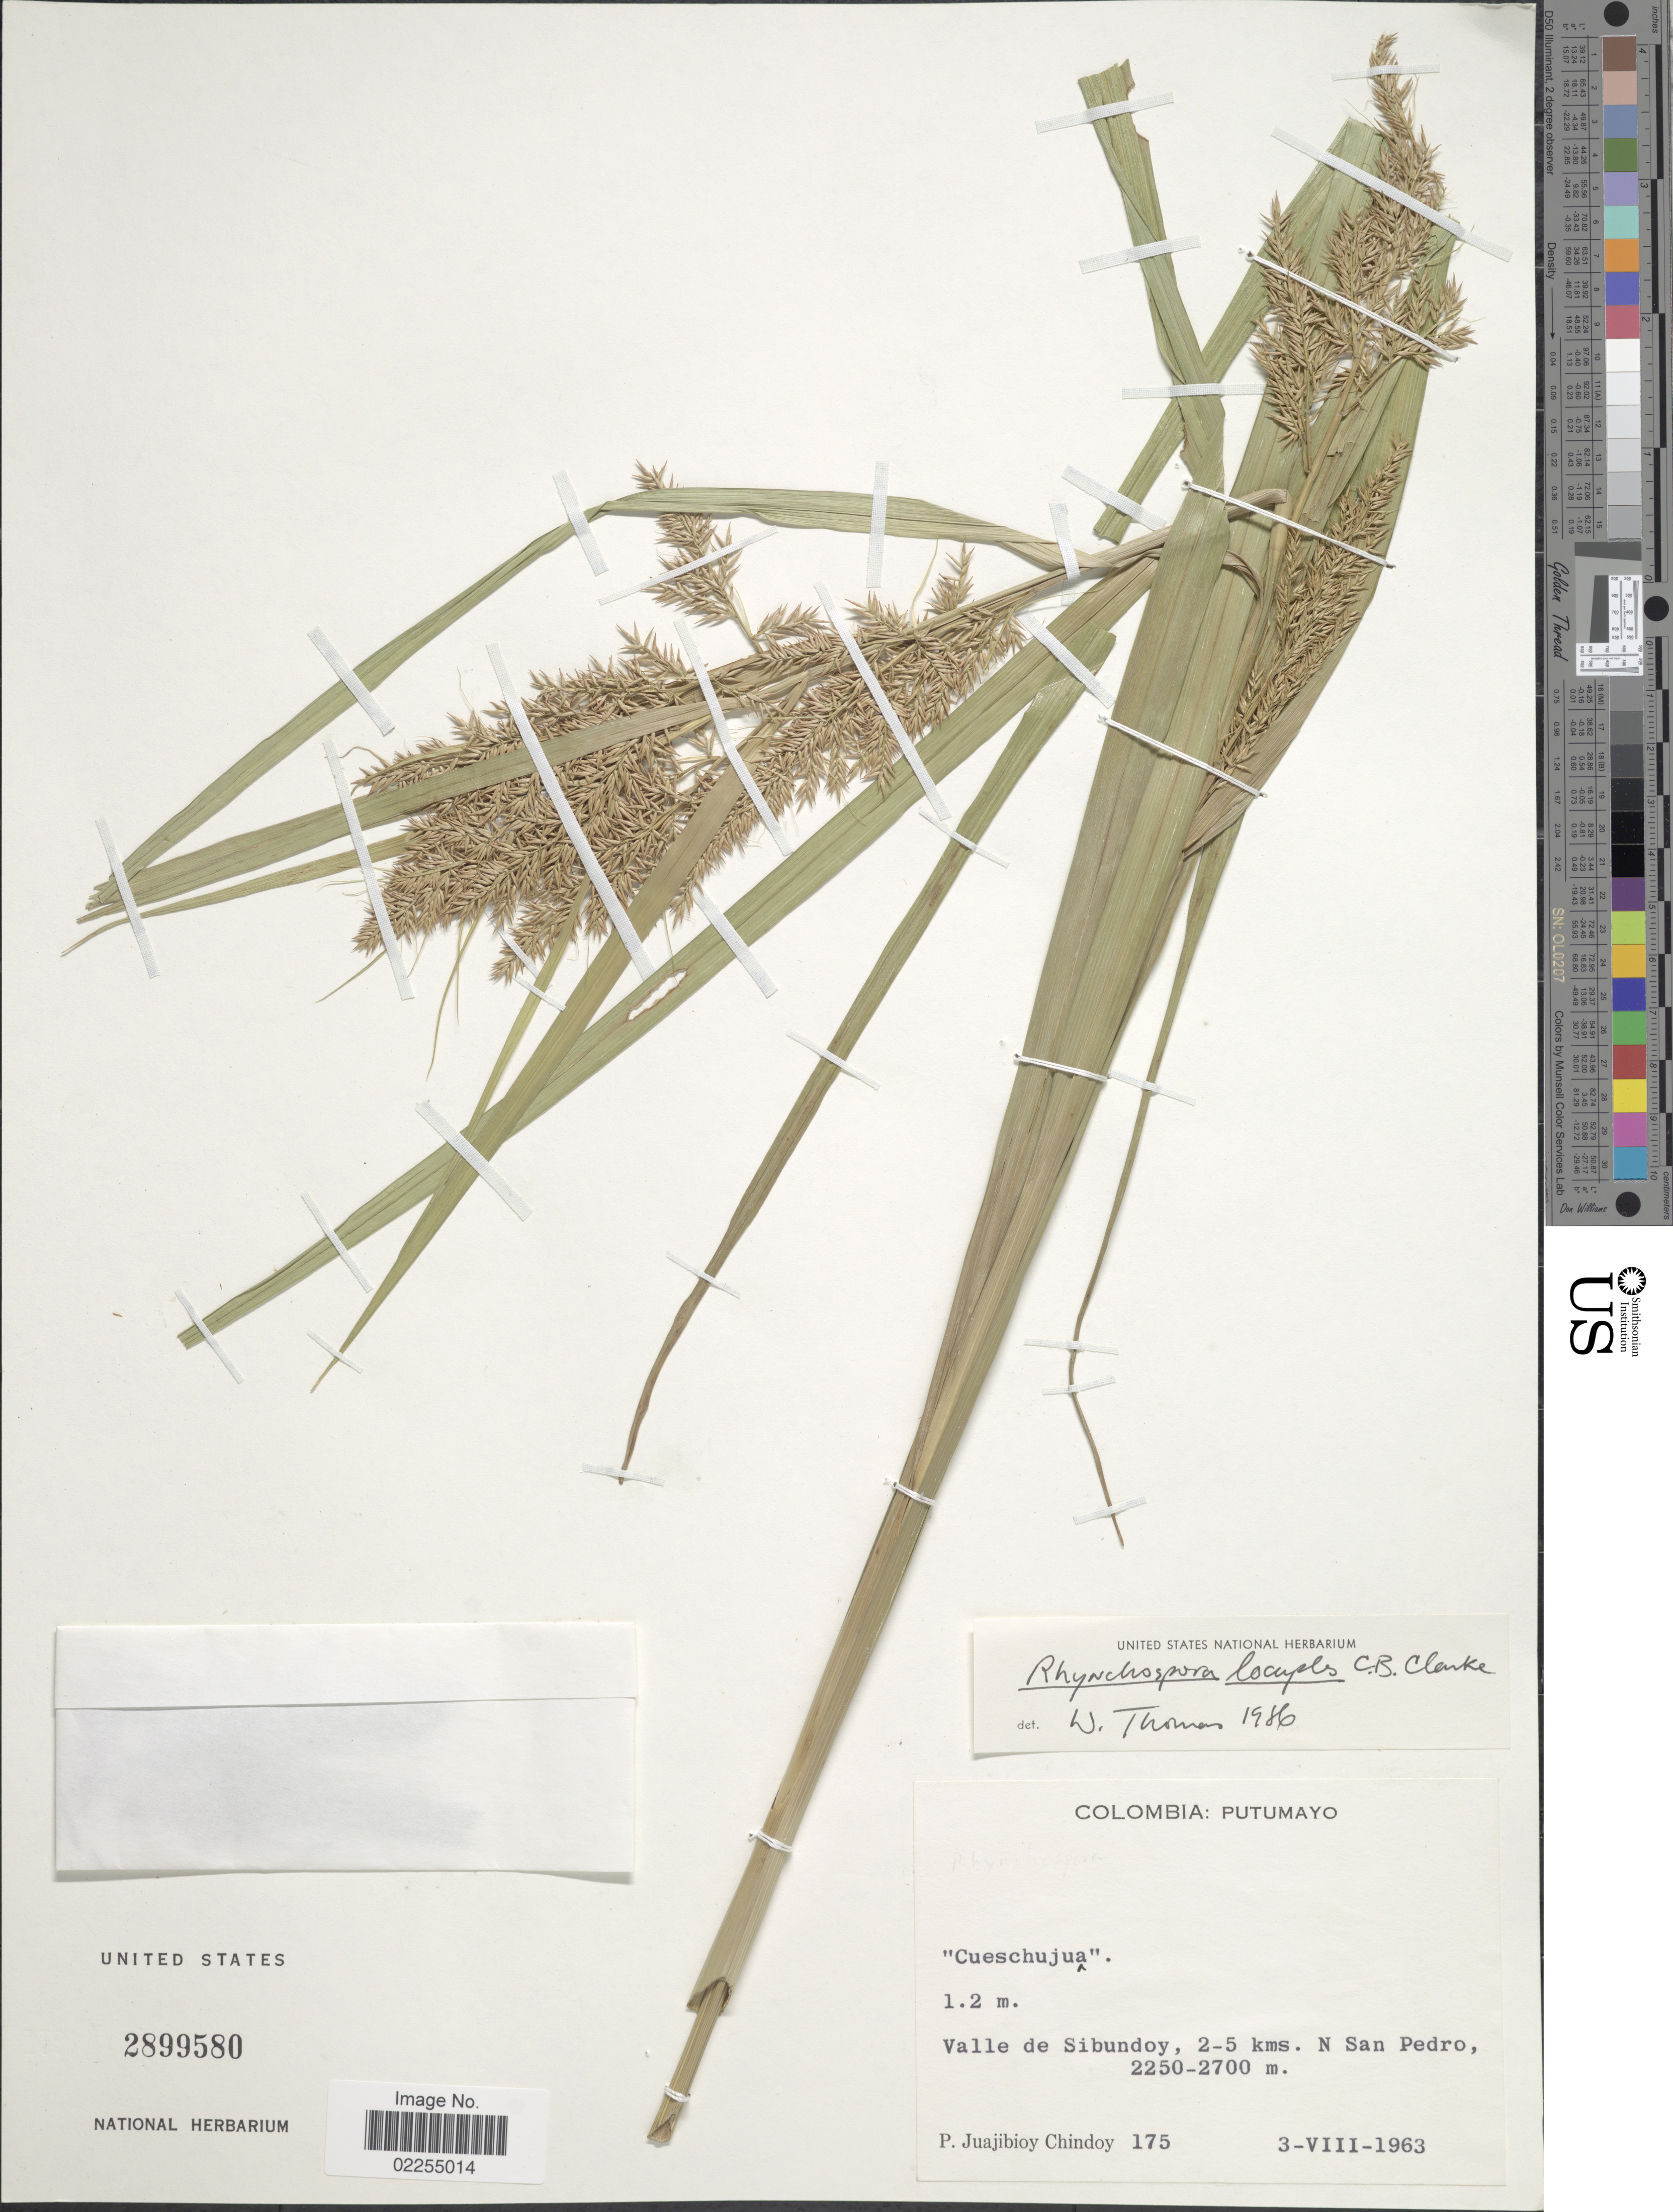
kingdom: Plantae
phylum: Tracheophyta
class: Liliopsida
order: Poales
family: Cyperaceae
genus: Rhynchospora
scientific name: Rhynchospora locuples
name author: C.B. Clarke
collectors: P. Juajibioy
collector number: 175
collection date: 1963-08-03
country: Colombia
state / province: Putumayo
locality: Valle de Sibundoy, 2-5 kms. N San Pedro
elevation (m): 2250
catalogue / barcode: US 2899580